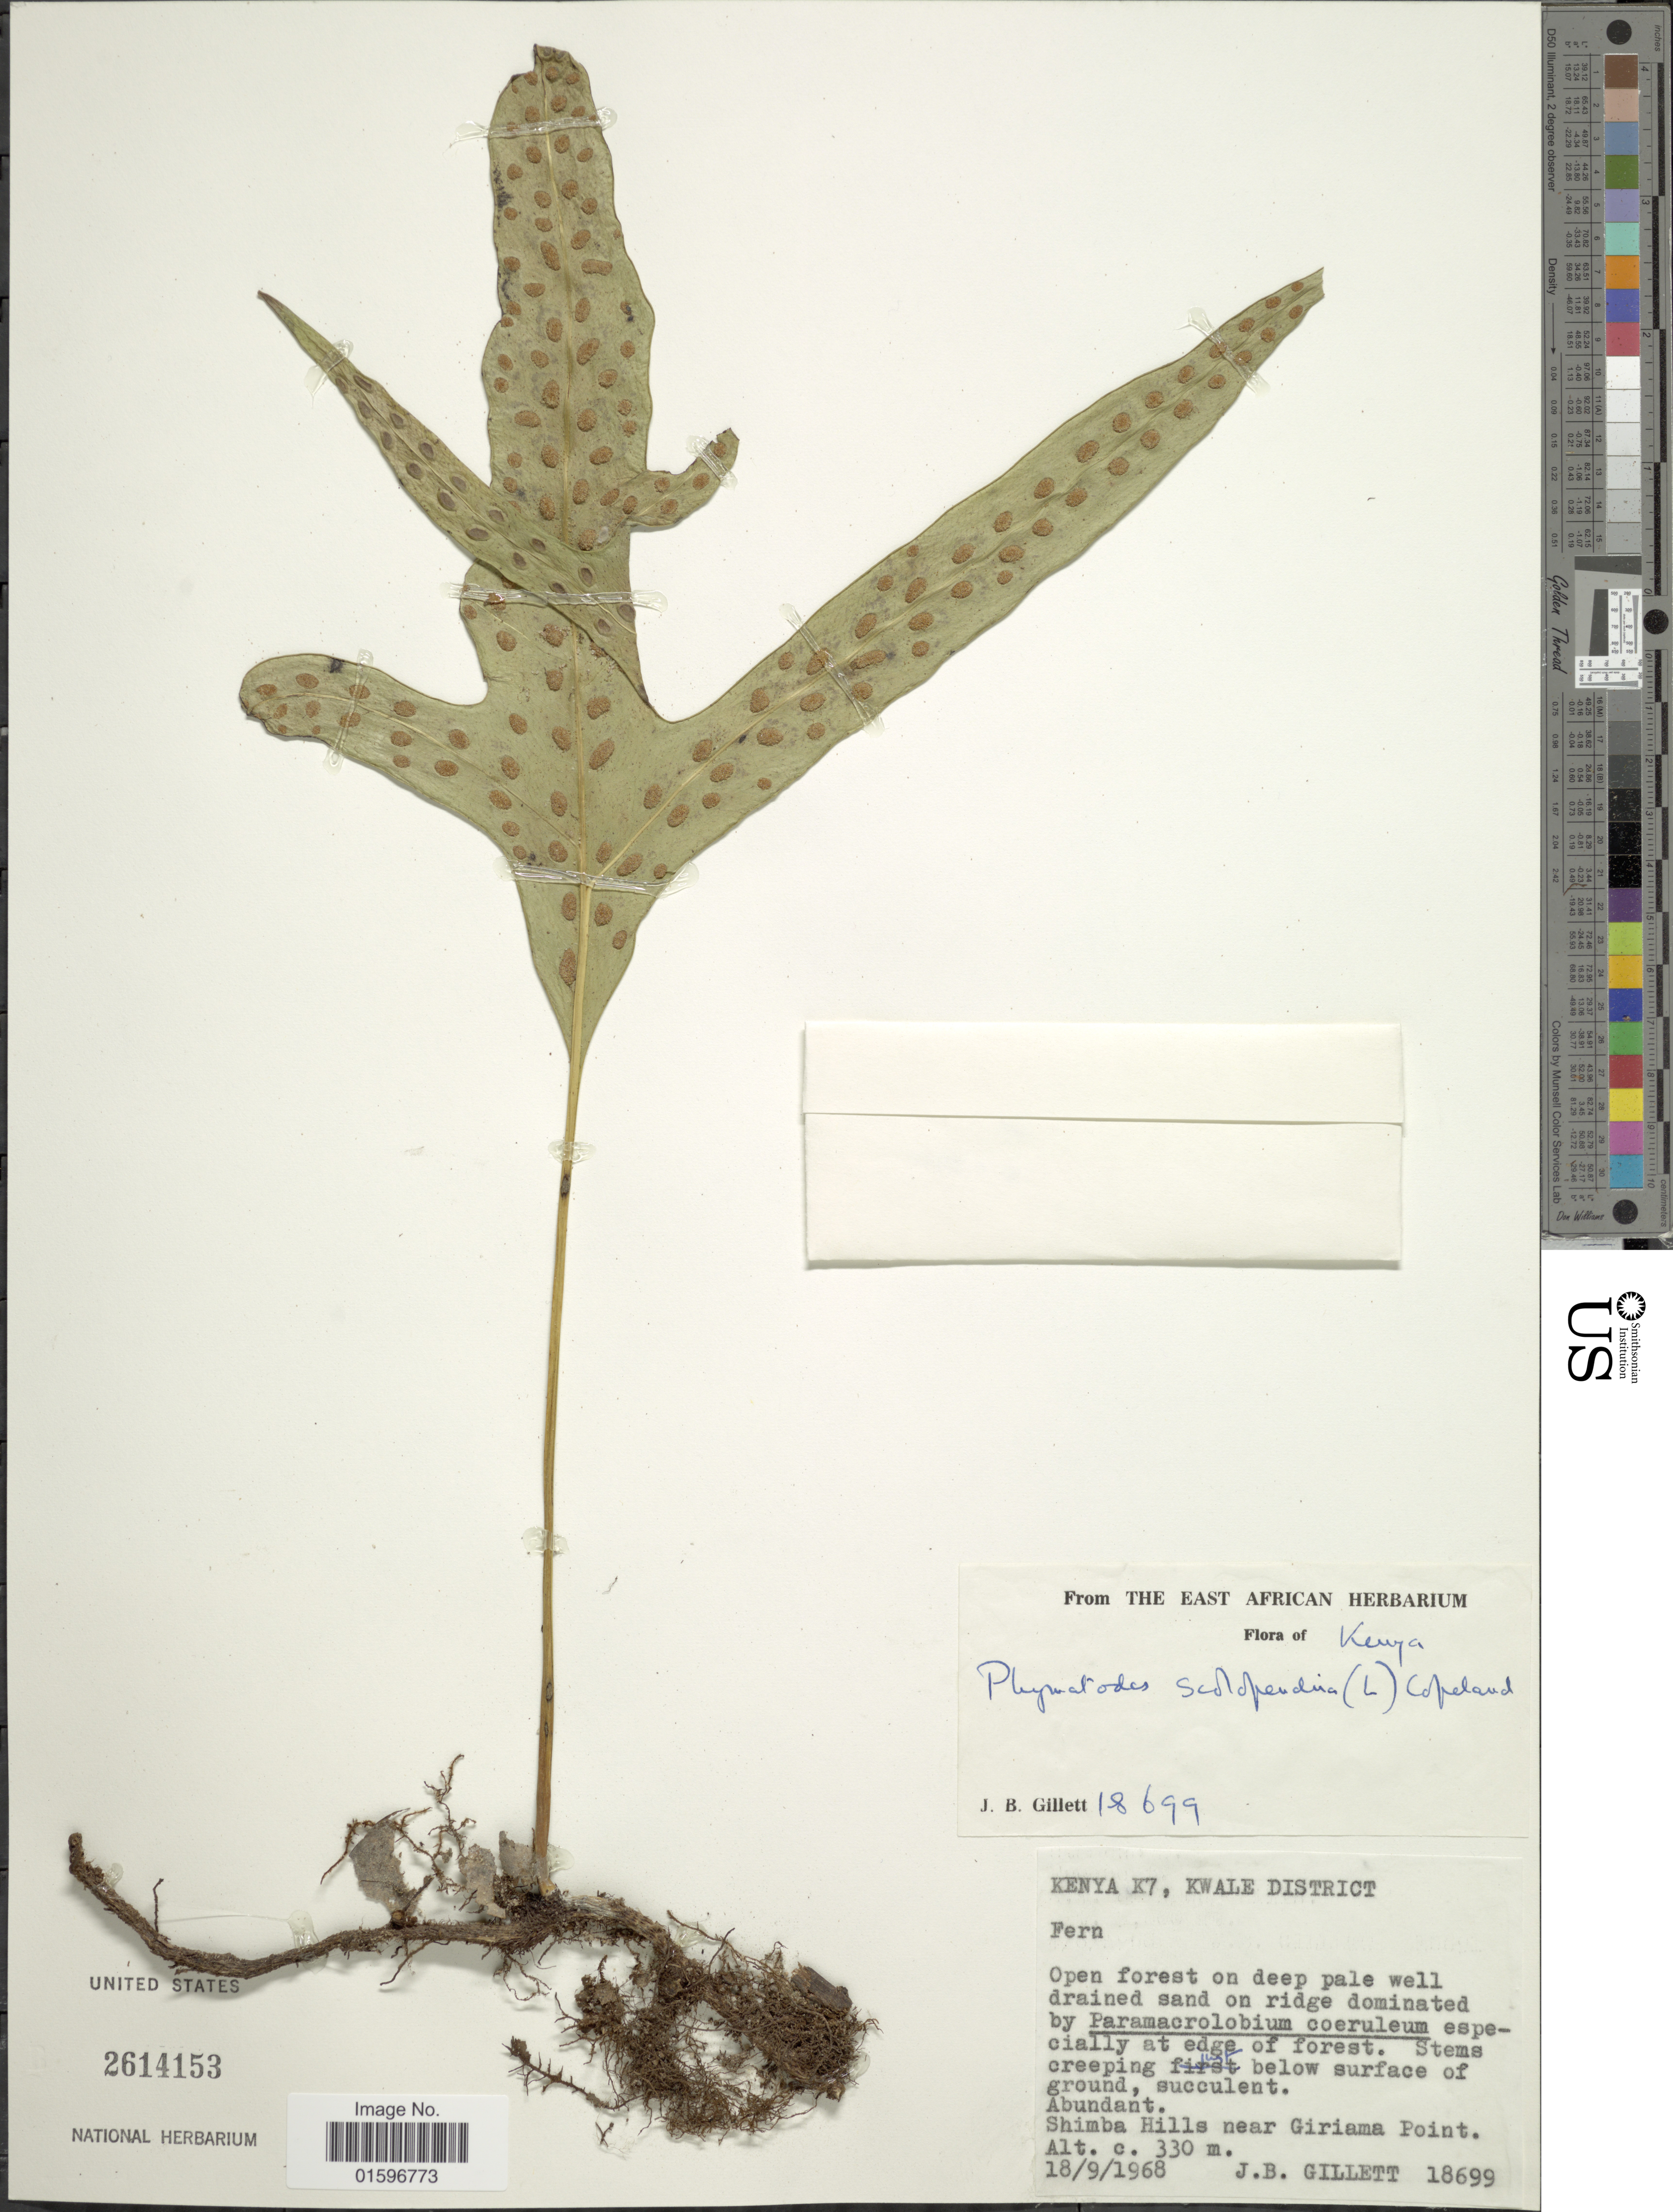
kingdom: Plantae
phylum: Tracheophyta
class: Polypodiopsida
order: Polypodiales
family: Polypodiaceae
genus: Polypodium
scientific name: Polypodium scolopendria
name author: Burm. f.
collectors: J. B. Gillett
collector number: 18699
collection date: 1968-09-18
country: Kenya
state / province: Kwale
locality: Kenya K7, Kwale District. Shimba Hills near Giriama Point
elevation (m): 330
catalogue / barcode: US 2614153